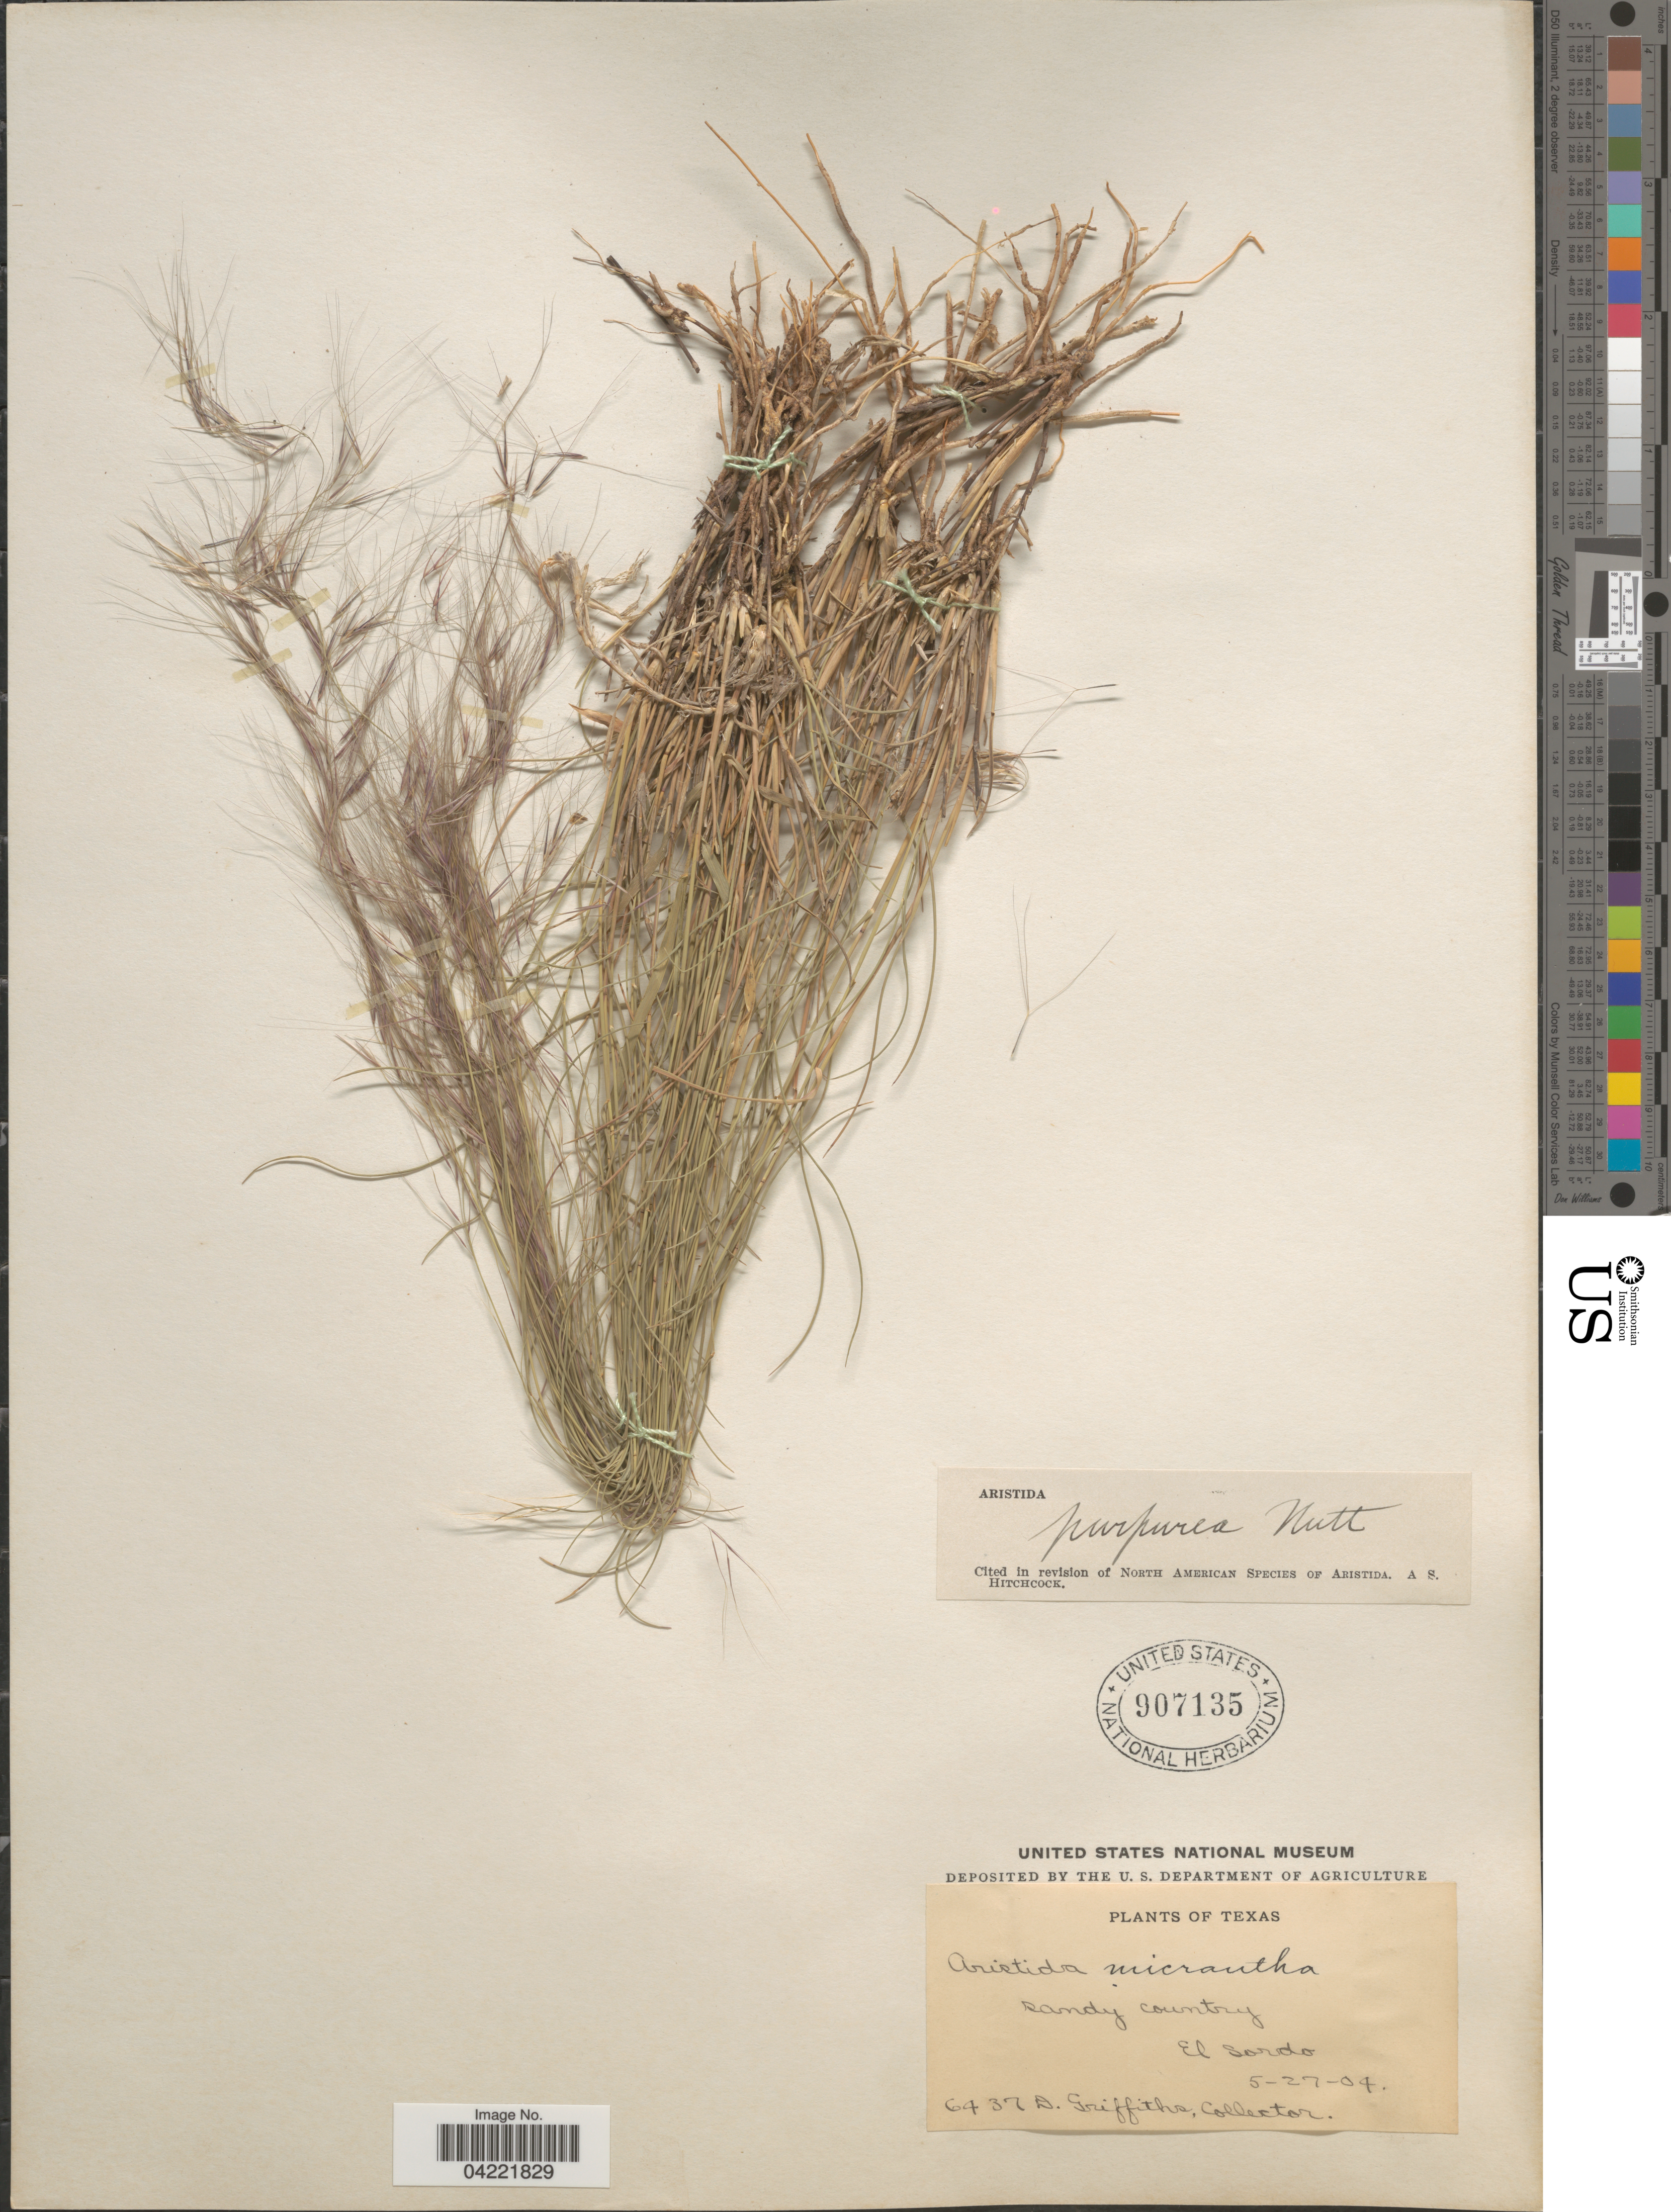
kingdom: Plantae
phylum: Tracheophyta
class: Liliopsida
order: Poales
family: Poaceae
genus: Aristida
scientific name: Aristida purpurea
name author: Nutt.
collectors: D. Griffiths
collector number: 6437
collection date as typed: Transcribed d/m/y: 27/5/4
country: United States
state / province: Texas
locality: Sandy country, El Sordo.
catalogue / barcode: US 907135